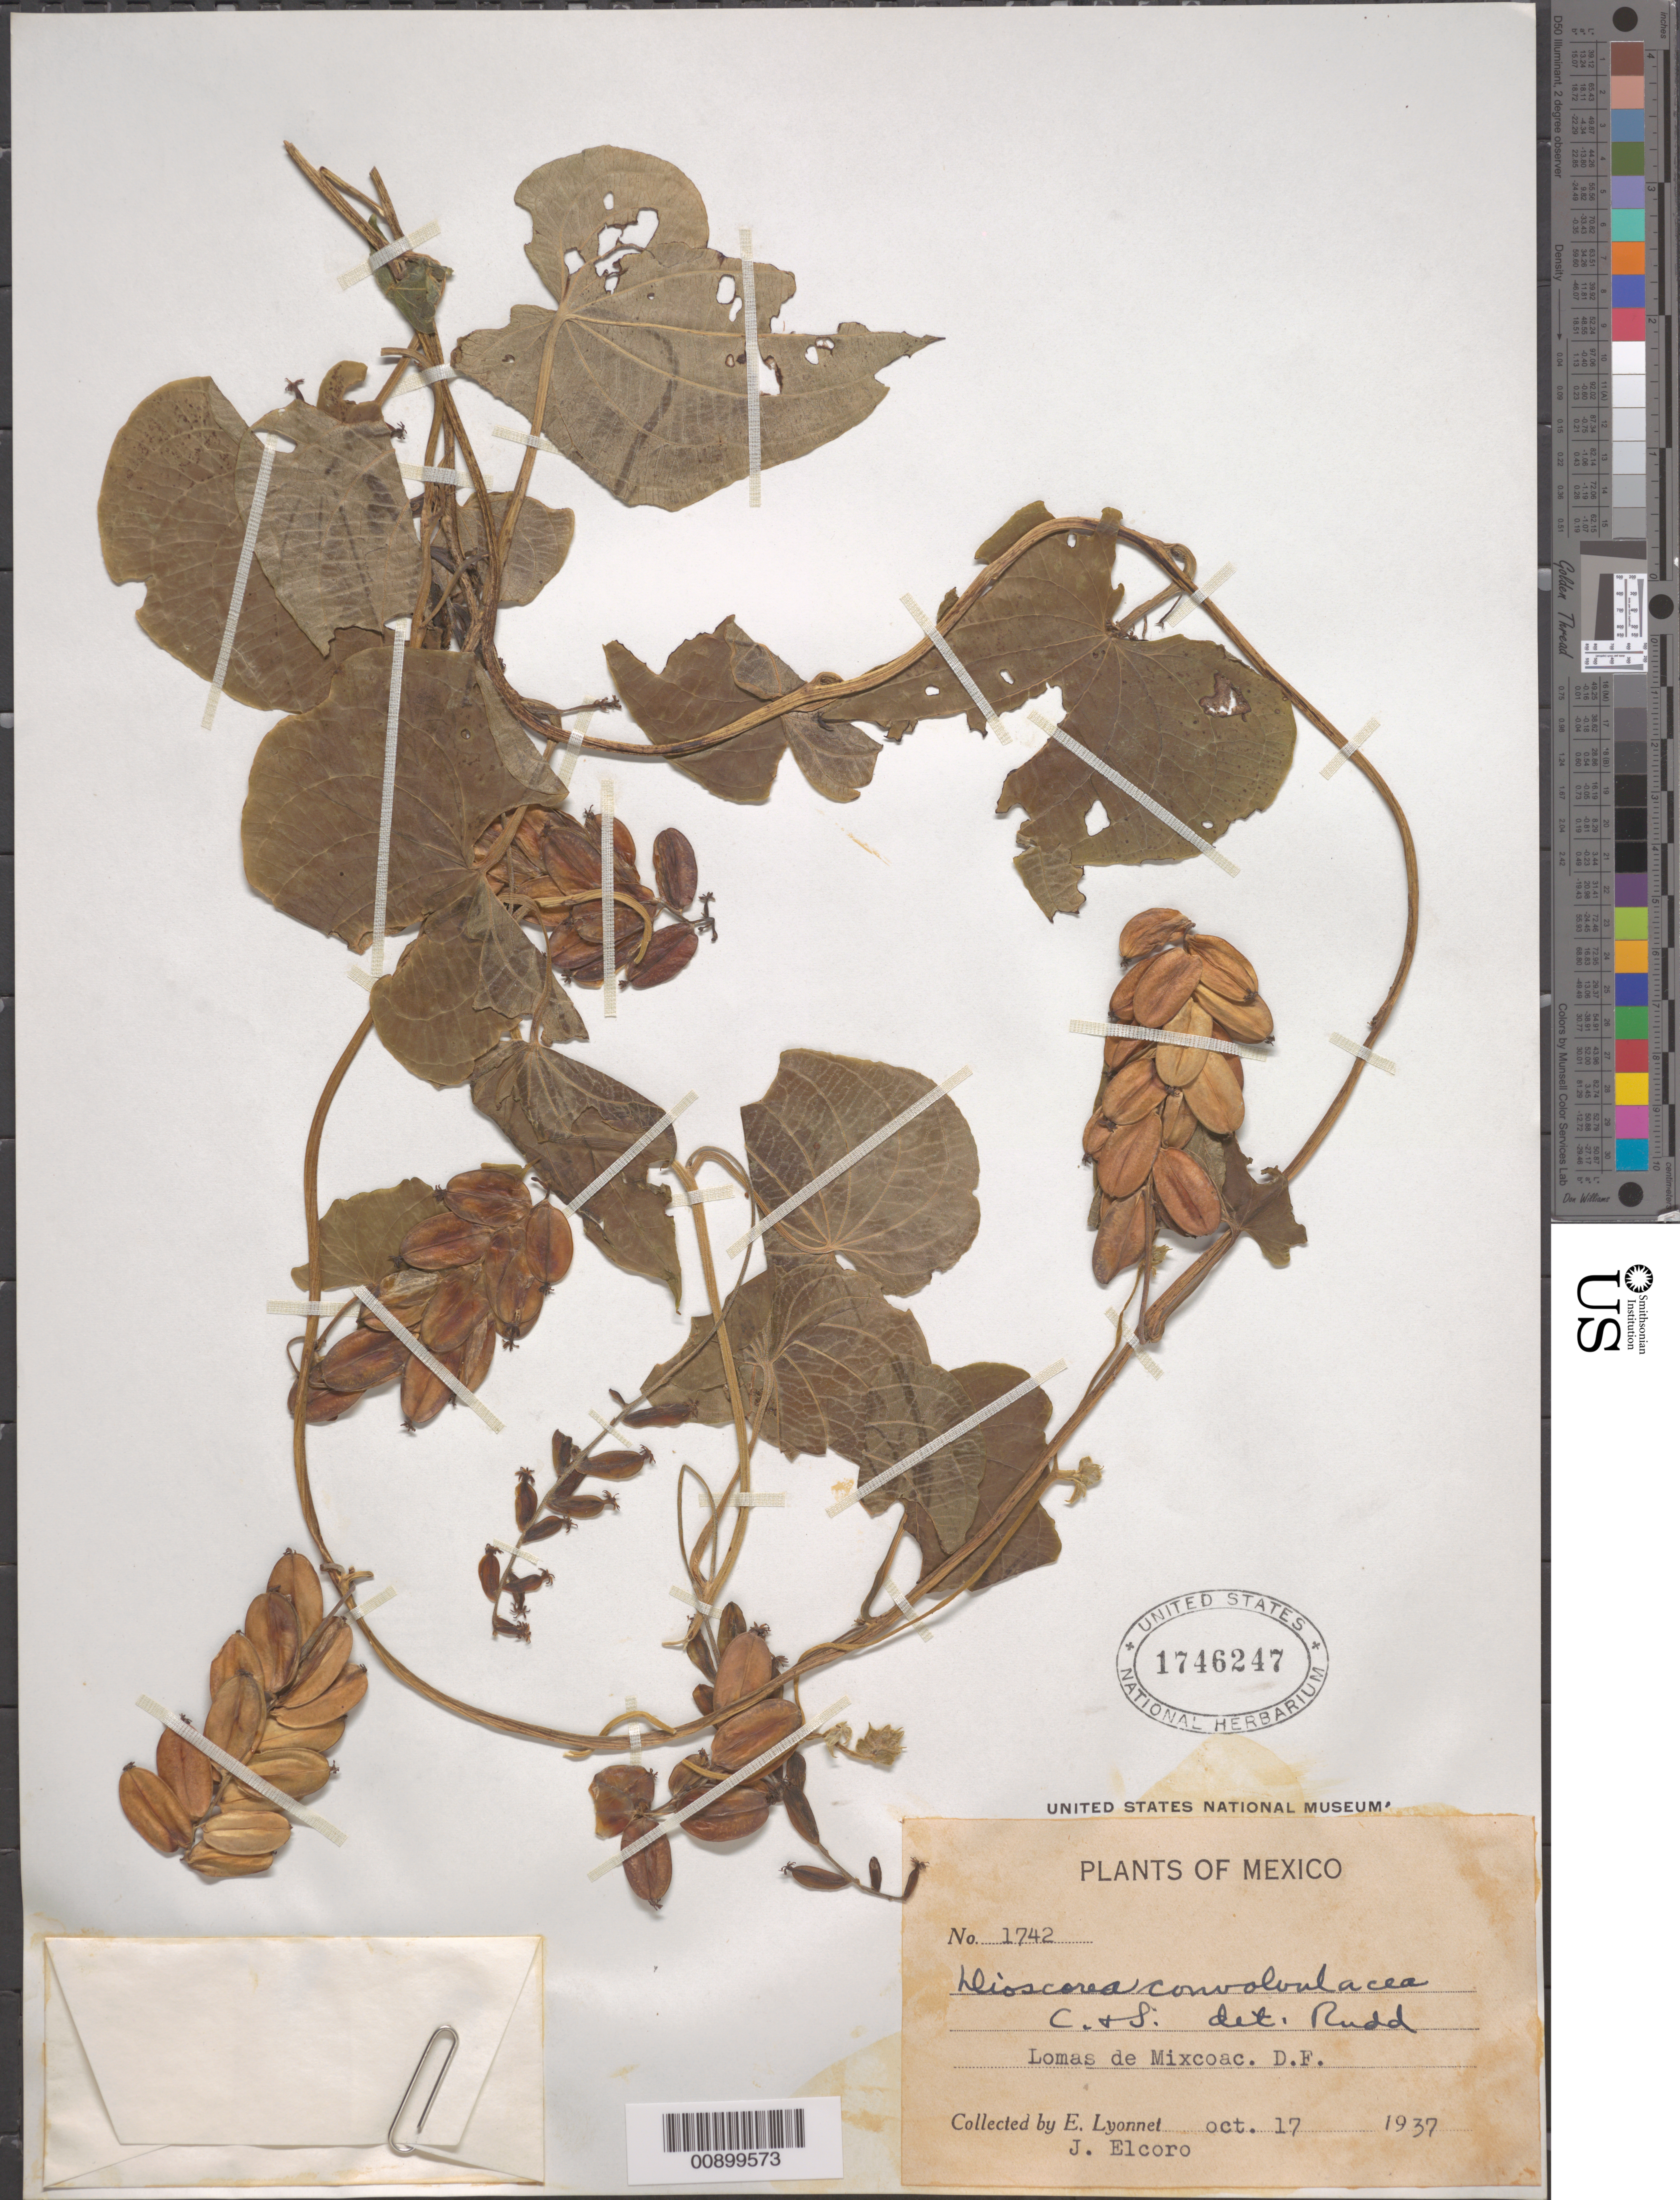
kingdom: Plantae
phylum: Tracheophyta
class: Liliopsida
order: Dioscoreales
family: Dioscoreaceae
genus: Dioscorea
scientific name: Dioscorea convolvulacea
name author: Schltdl. & Cham.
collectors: Bro. E. Lyonnet & J. Elcoro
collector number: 1742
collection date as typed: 17 Oct 1937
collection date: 1937-10-17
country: Mexico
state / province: Distrito Federal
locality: Lomas de Mixcoac, D.F.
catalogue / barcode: US 1746247